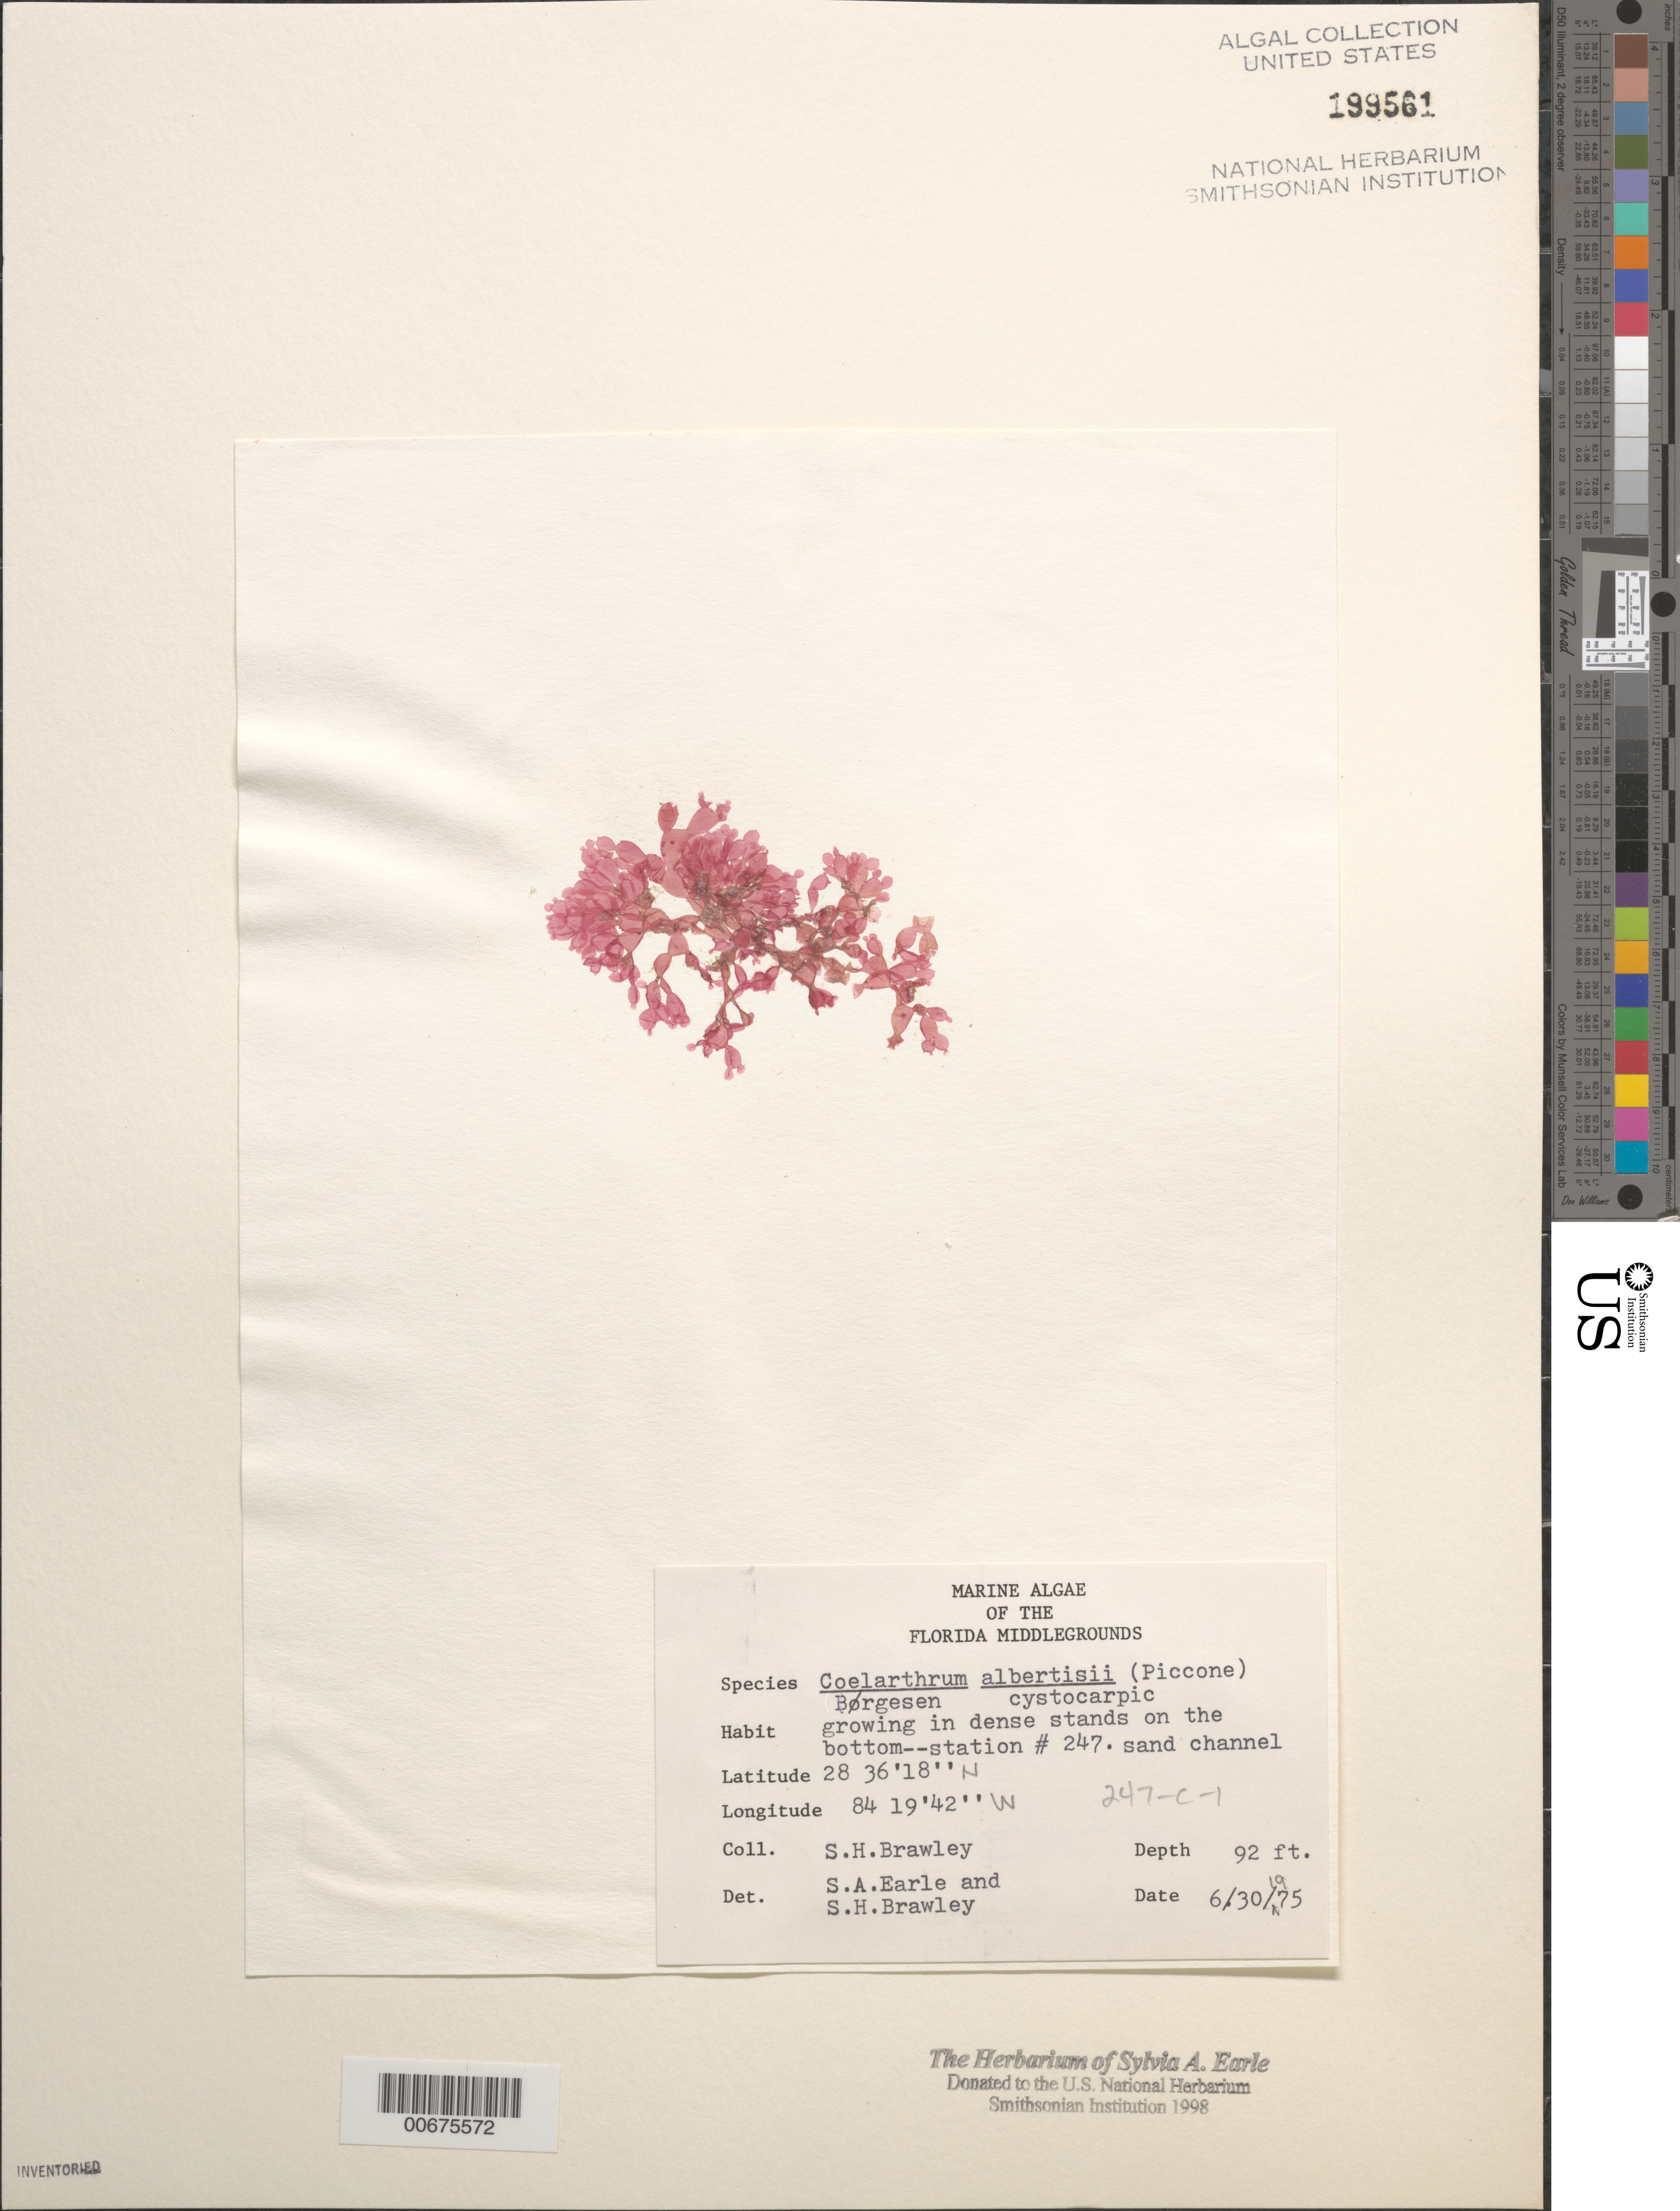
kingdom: Plantae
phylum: Rhodophyta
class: Florideophyceae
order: Rhodymeniales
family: Rhodymeniaceae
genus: Coelarthrum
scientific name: Coelarthrum cliftonii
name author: (Harv.) Kylin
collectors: S. Brawley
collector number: Station 247-c-1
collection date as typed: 30 Jun 1975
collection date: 1975-06-30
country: United States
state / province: Florida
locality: Florida Middle Grounds, Gulf of Mexico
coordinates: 28 36' 18" N, 84 19' 42" W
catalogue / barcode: US 199561